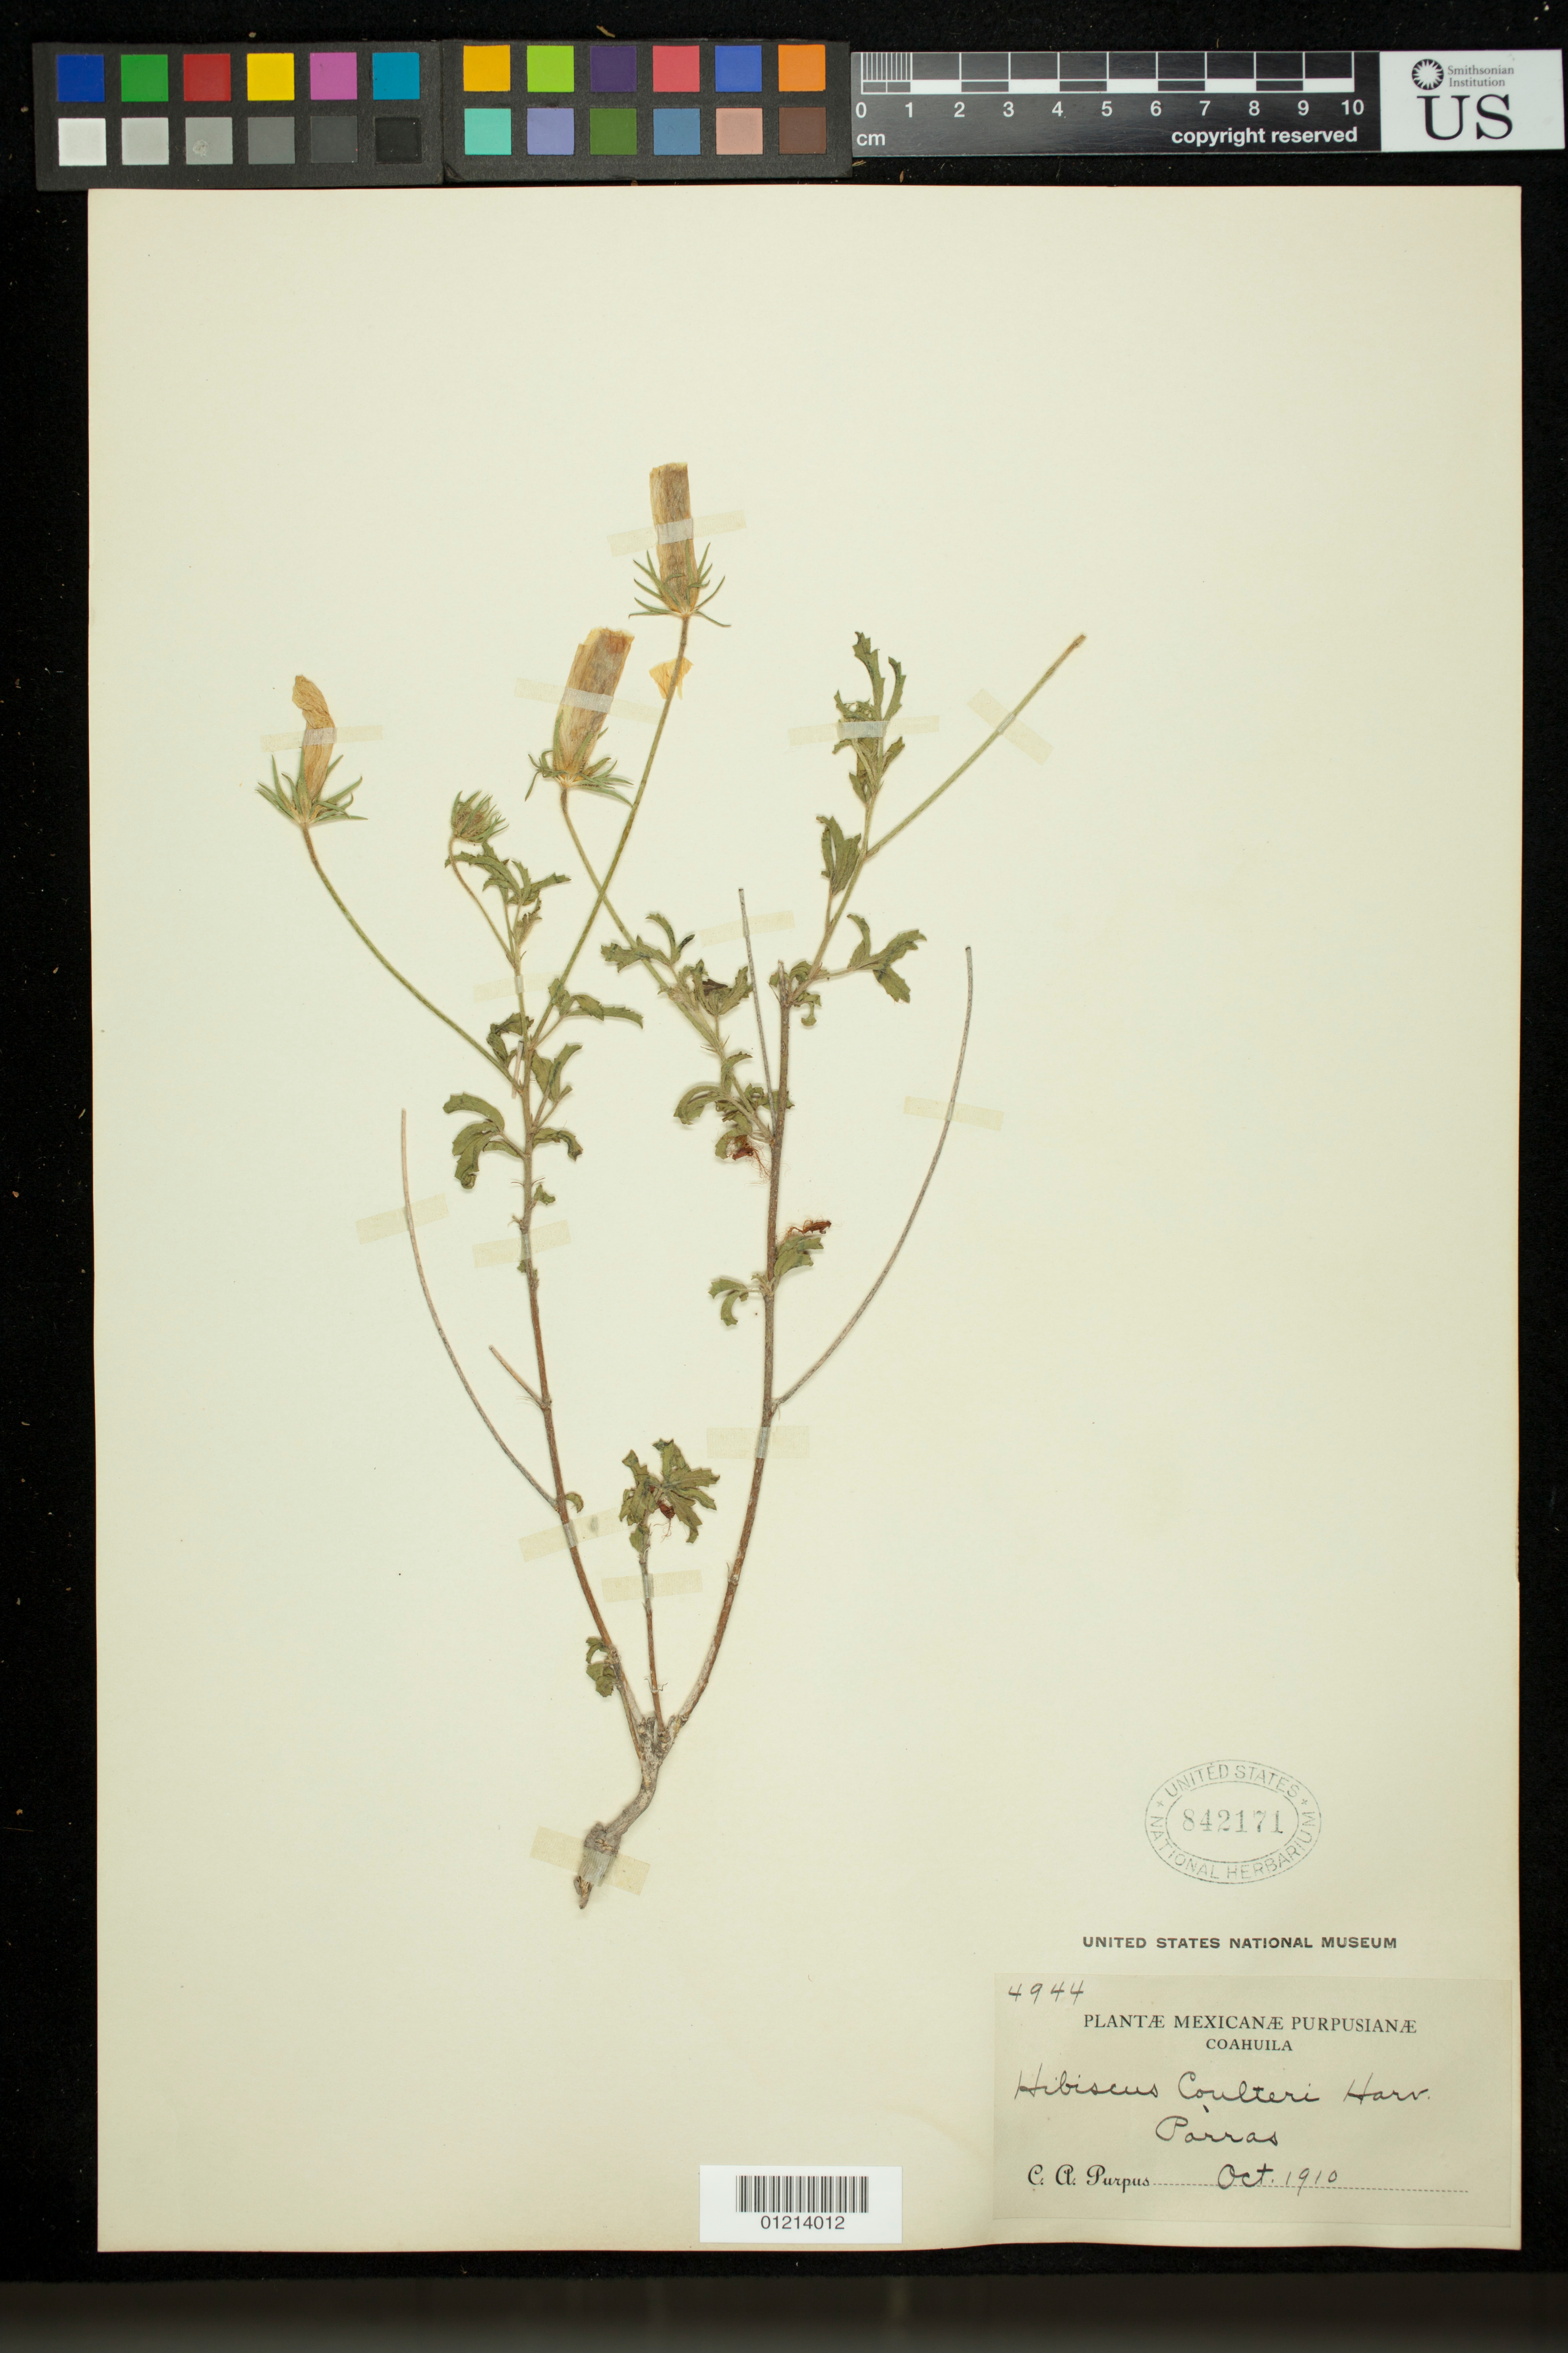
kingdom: Plantae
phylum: Tracheophyta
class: Magnoliopsida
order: Malvales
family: Malvaceae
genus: Hibiscus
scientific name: Hibiscus coulteri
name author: Harv. ex A. Gray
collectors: C. A. Purpus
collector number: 4944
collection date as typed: Oct 1910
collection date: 1910-10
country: Mexico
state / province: Coahuila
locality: Sierra de Parras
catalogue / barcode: US 842171